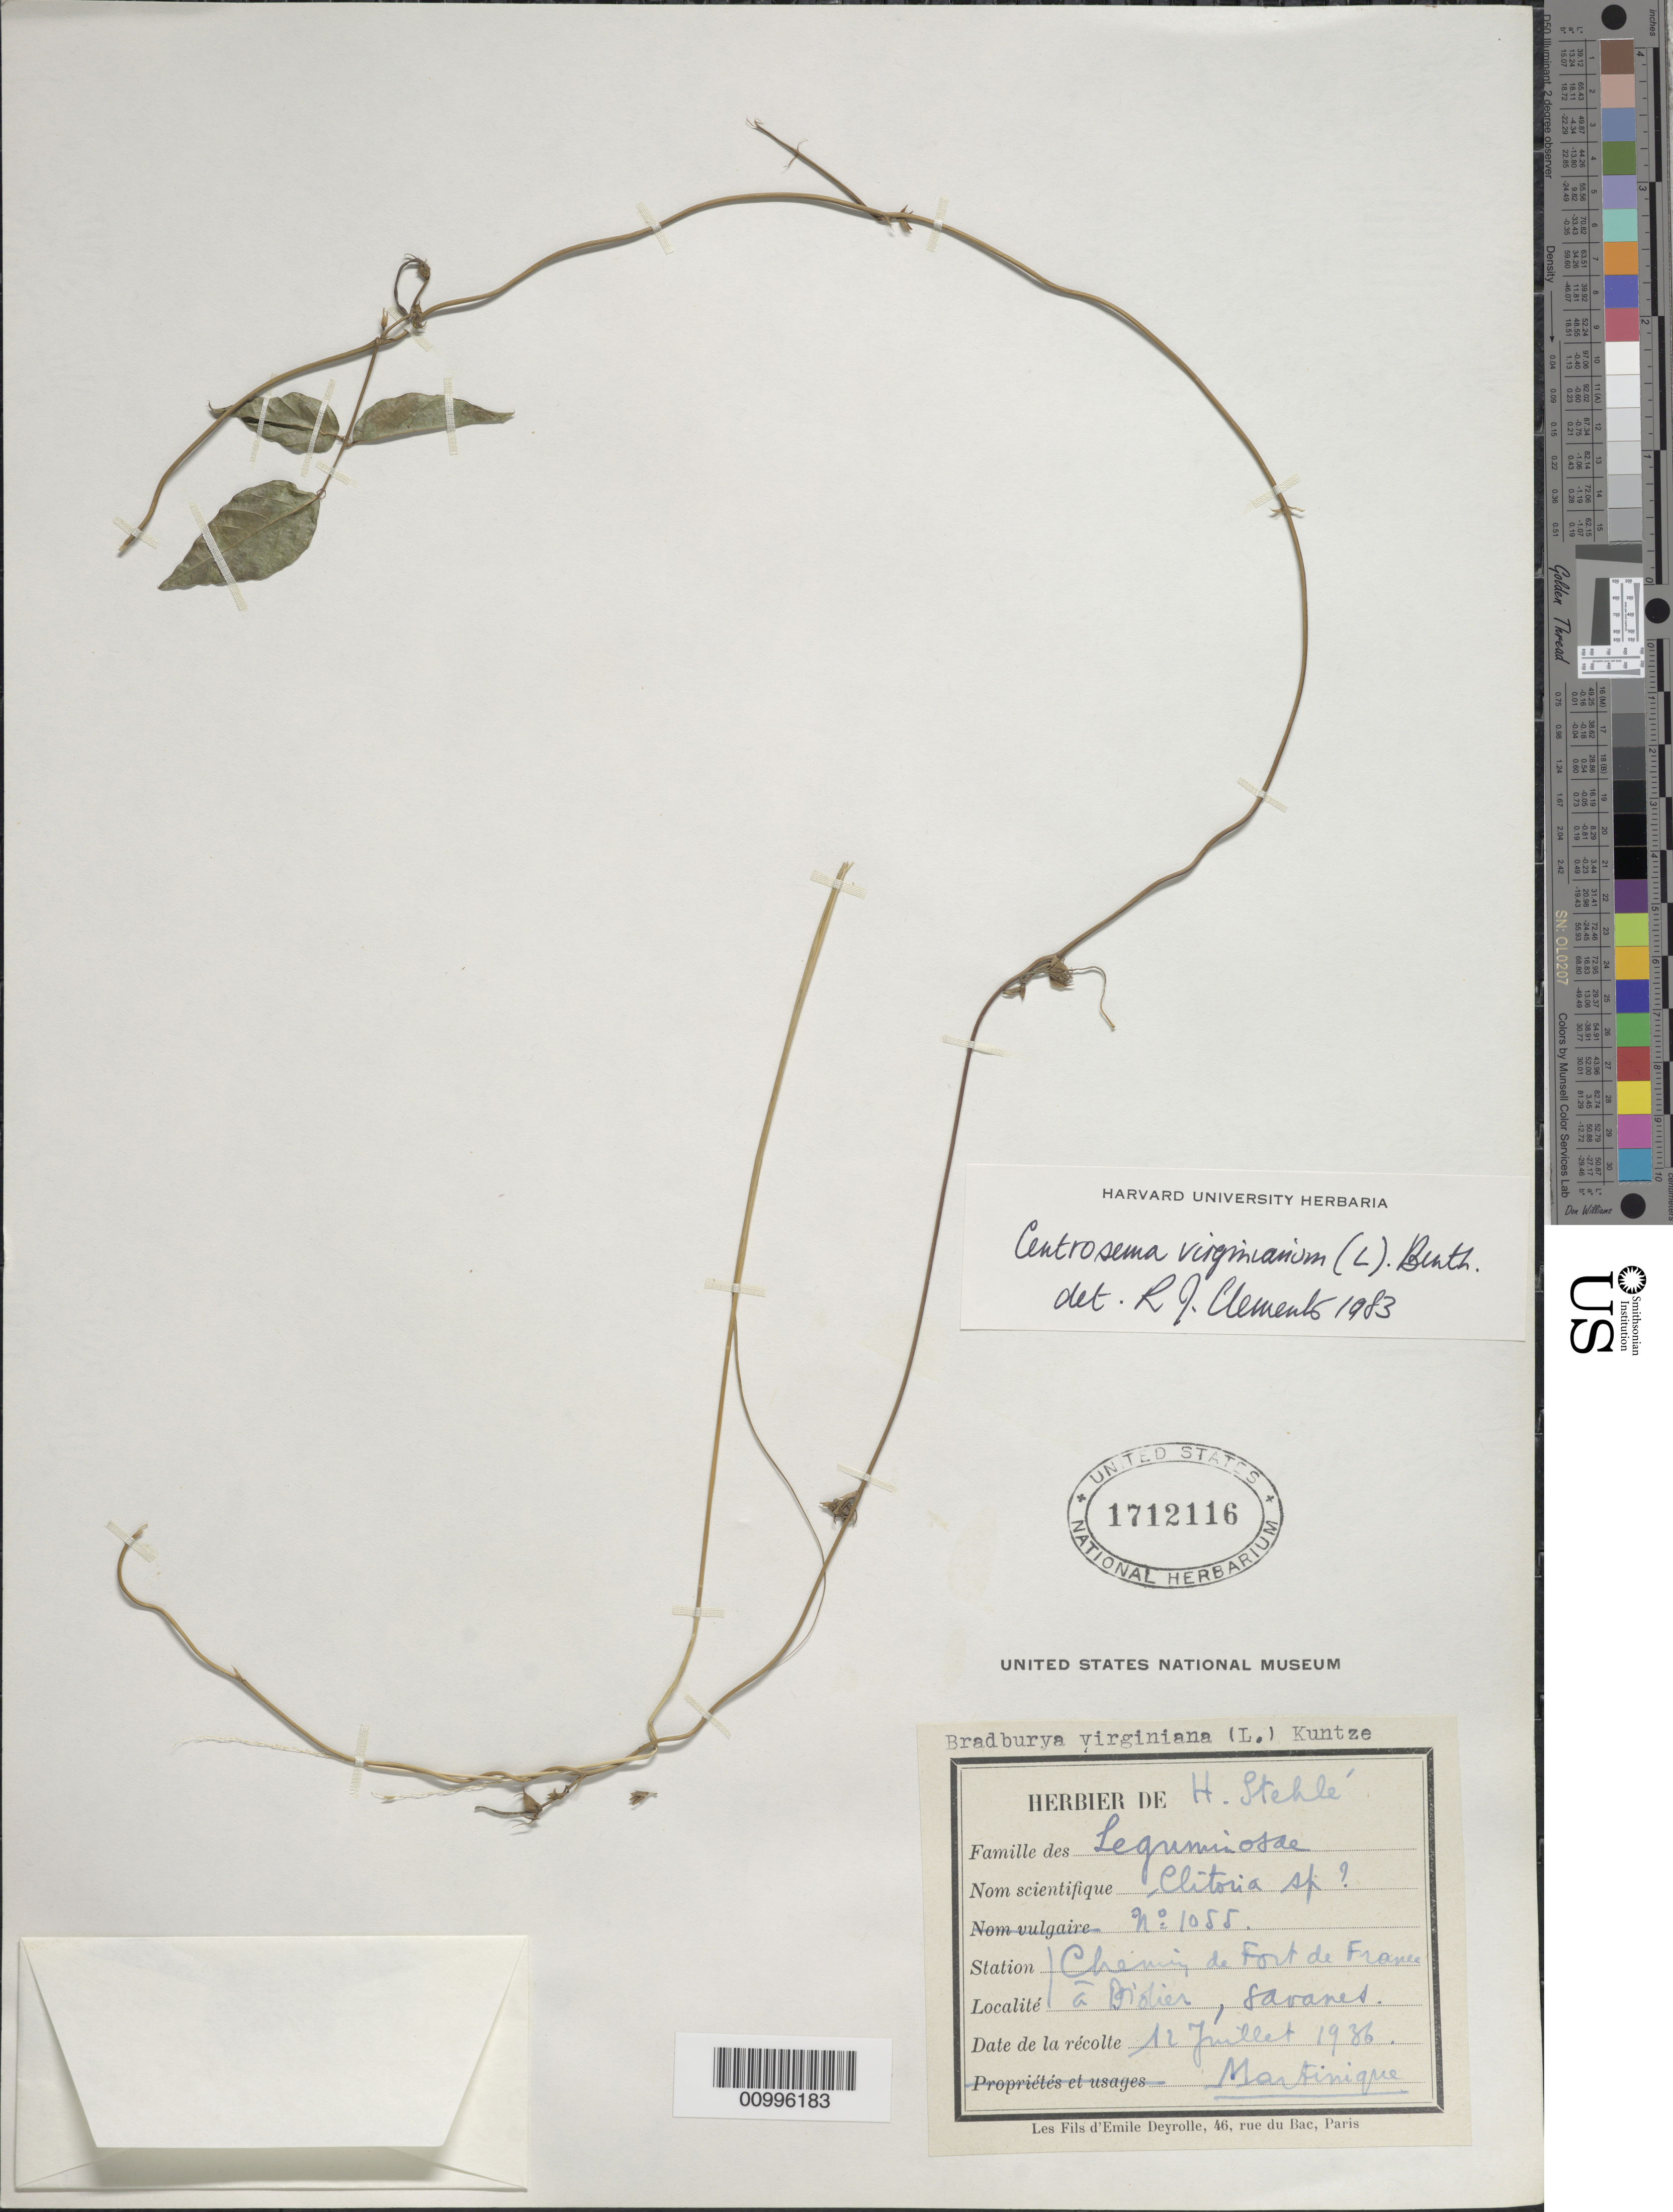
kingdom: Plantae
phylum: Tracheophyta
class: Magnoliopsida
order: Fabales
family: Fabaceae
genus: Centrosema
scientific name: Centrosema virginianum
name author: (L.) Benth.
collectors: H. Stehlé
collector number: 1055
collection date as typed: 12 Jul 1936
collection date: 1936-07-12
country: Martinique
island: Martinique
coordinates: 0 N, 0 E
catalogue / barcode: US 1712116